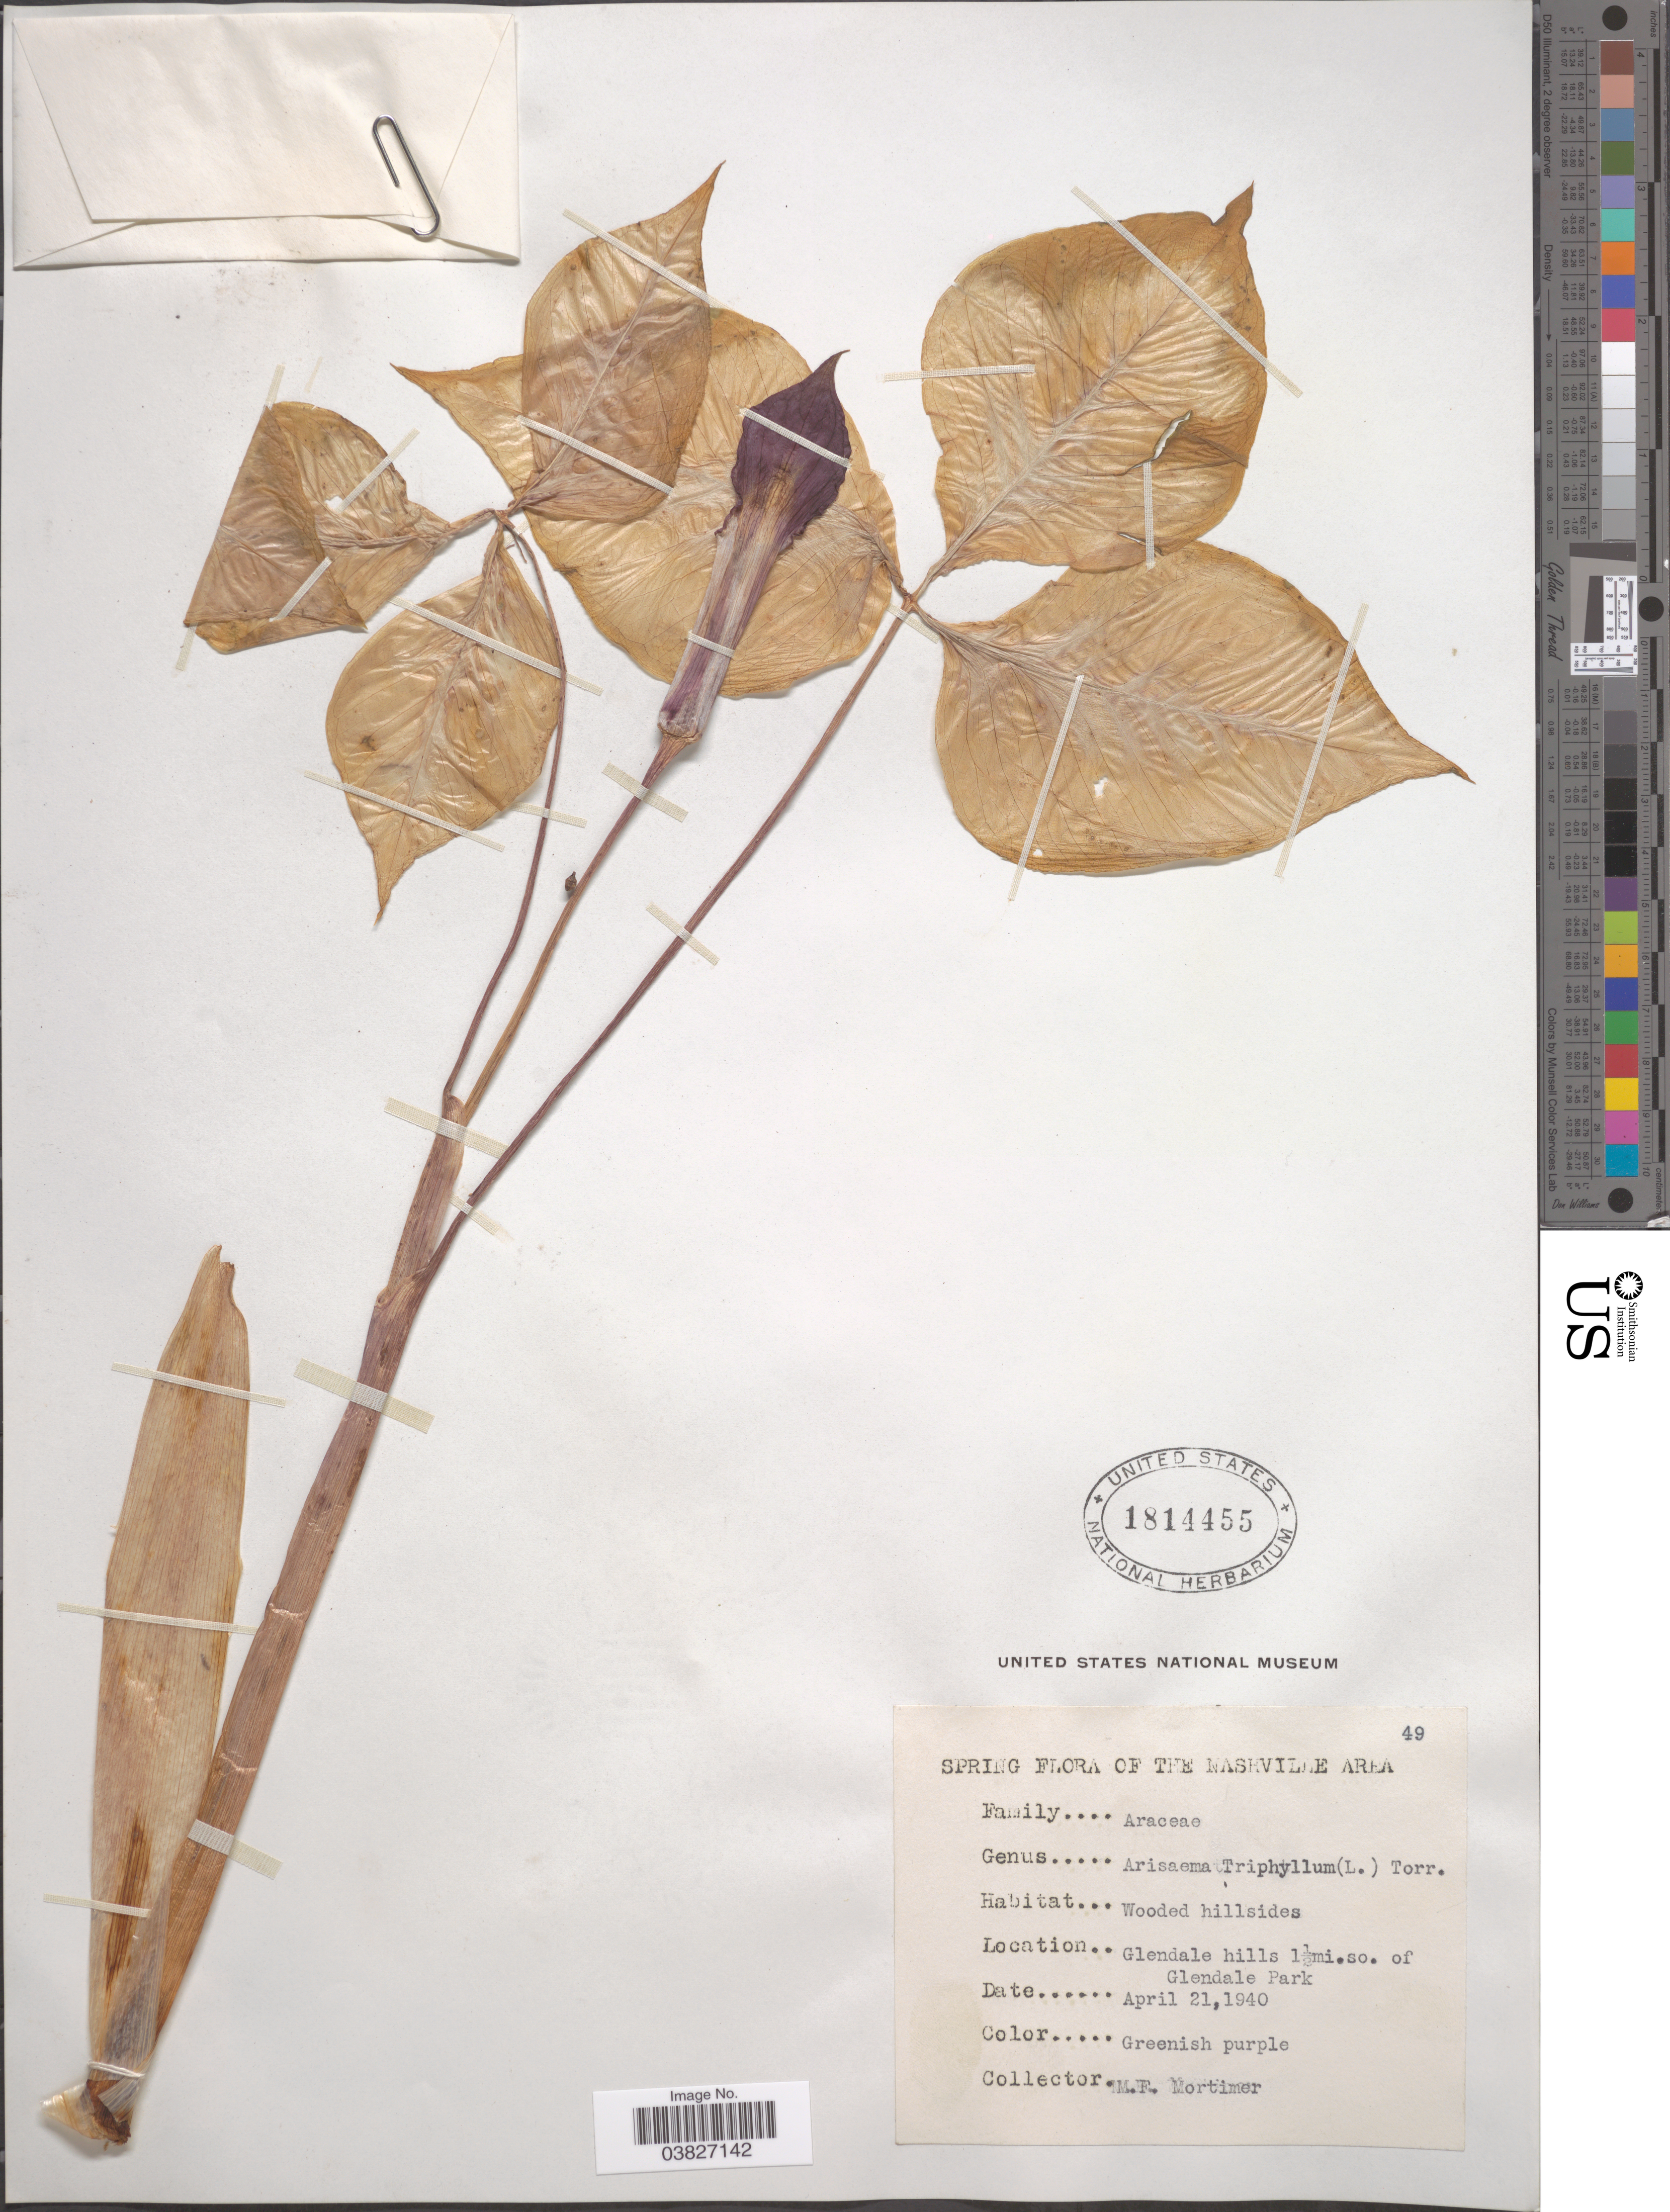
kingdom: Plantae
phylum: Tracheophyta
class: Liliopsida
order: Alismatales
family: Araceae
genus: Arisaema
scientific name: Arisaema triphyllum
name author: (L.) Schott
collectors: M. Mortimer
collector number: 49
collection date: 1940-04-21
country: United States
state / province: Tennessee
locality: The Nashville area. Glendale hills 1½mi.so. of Glendale Park.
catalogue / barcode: US 1814455